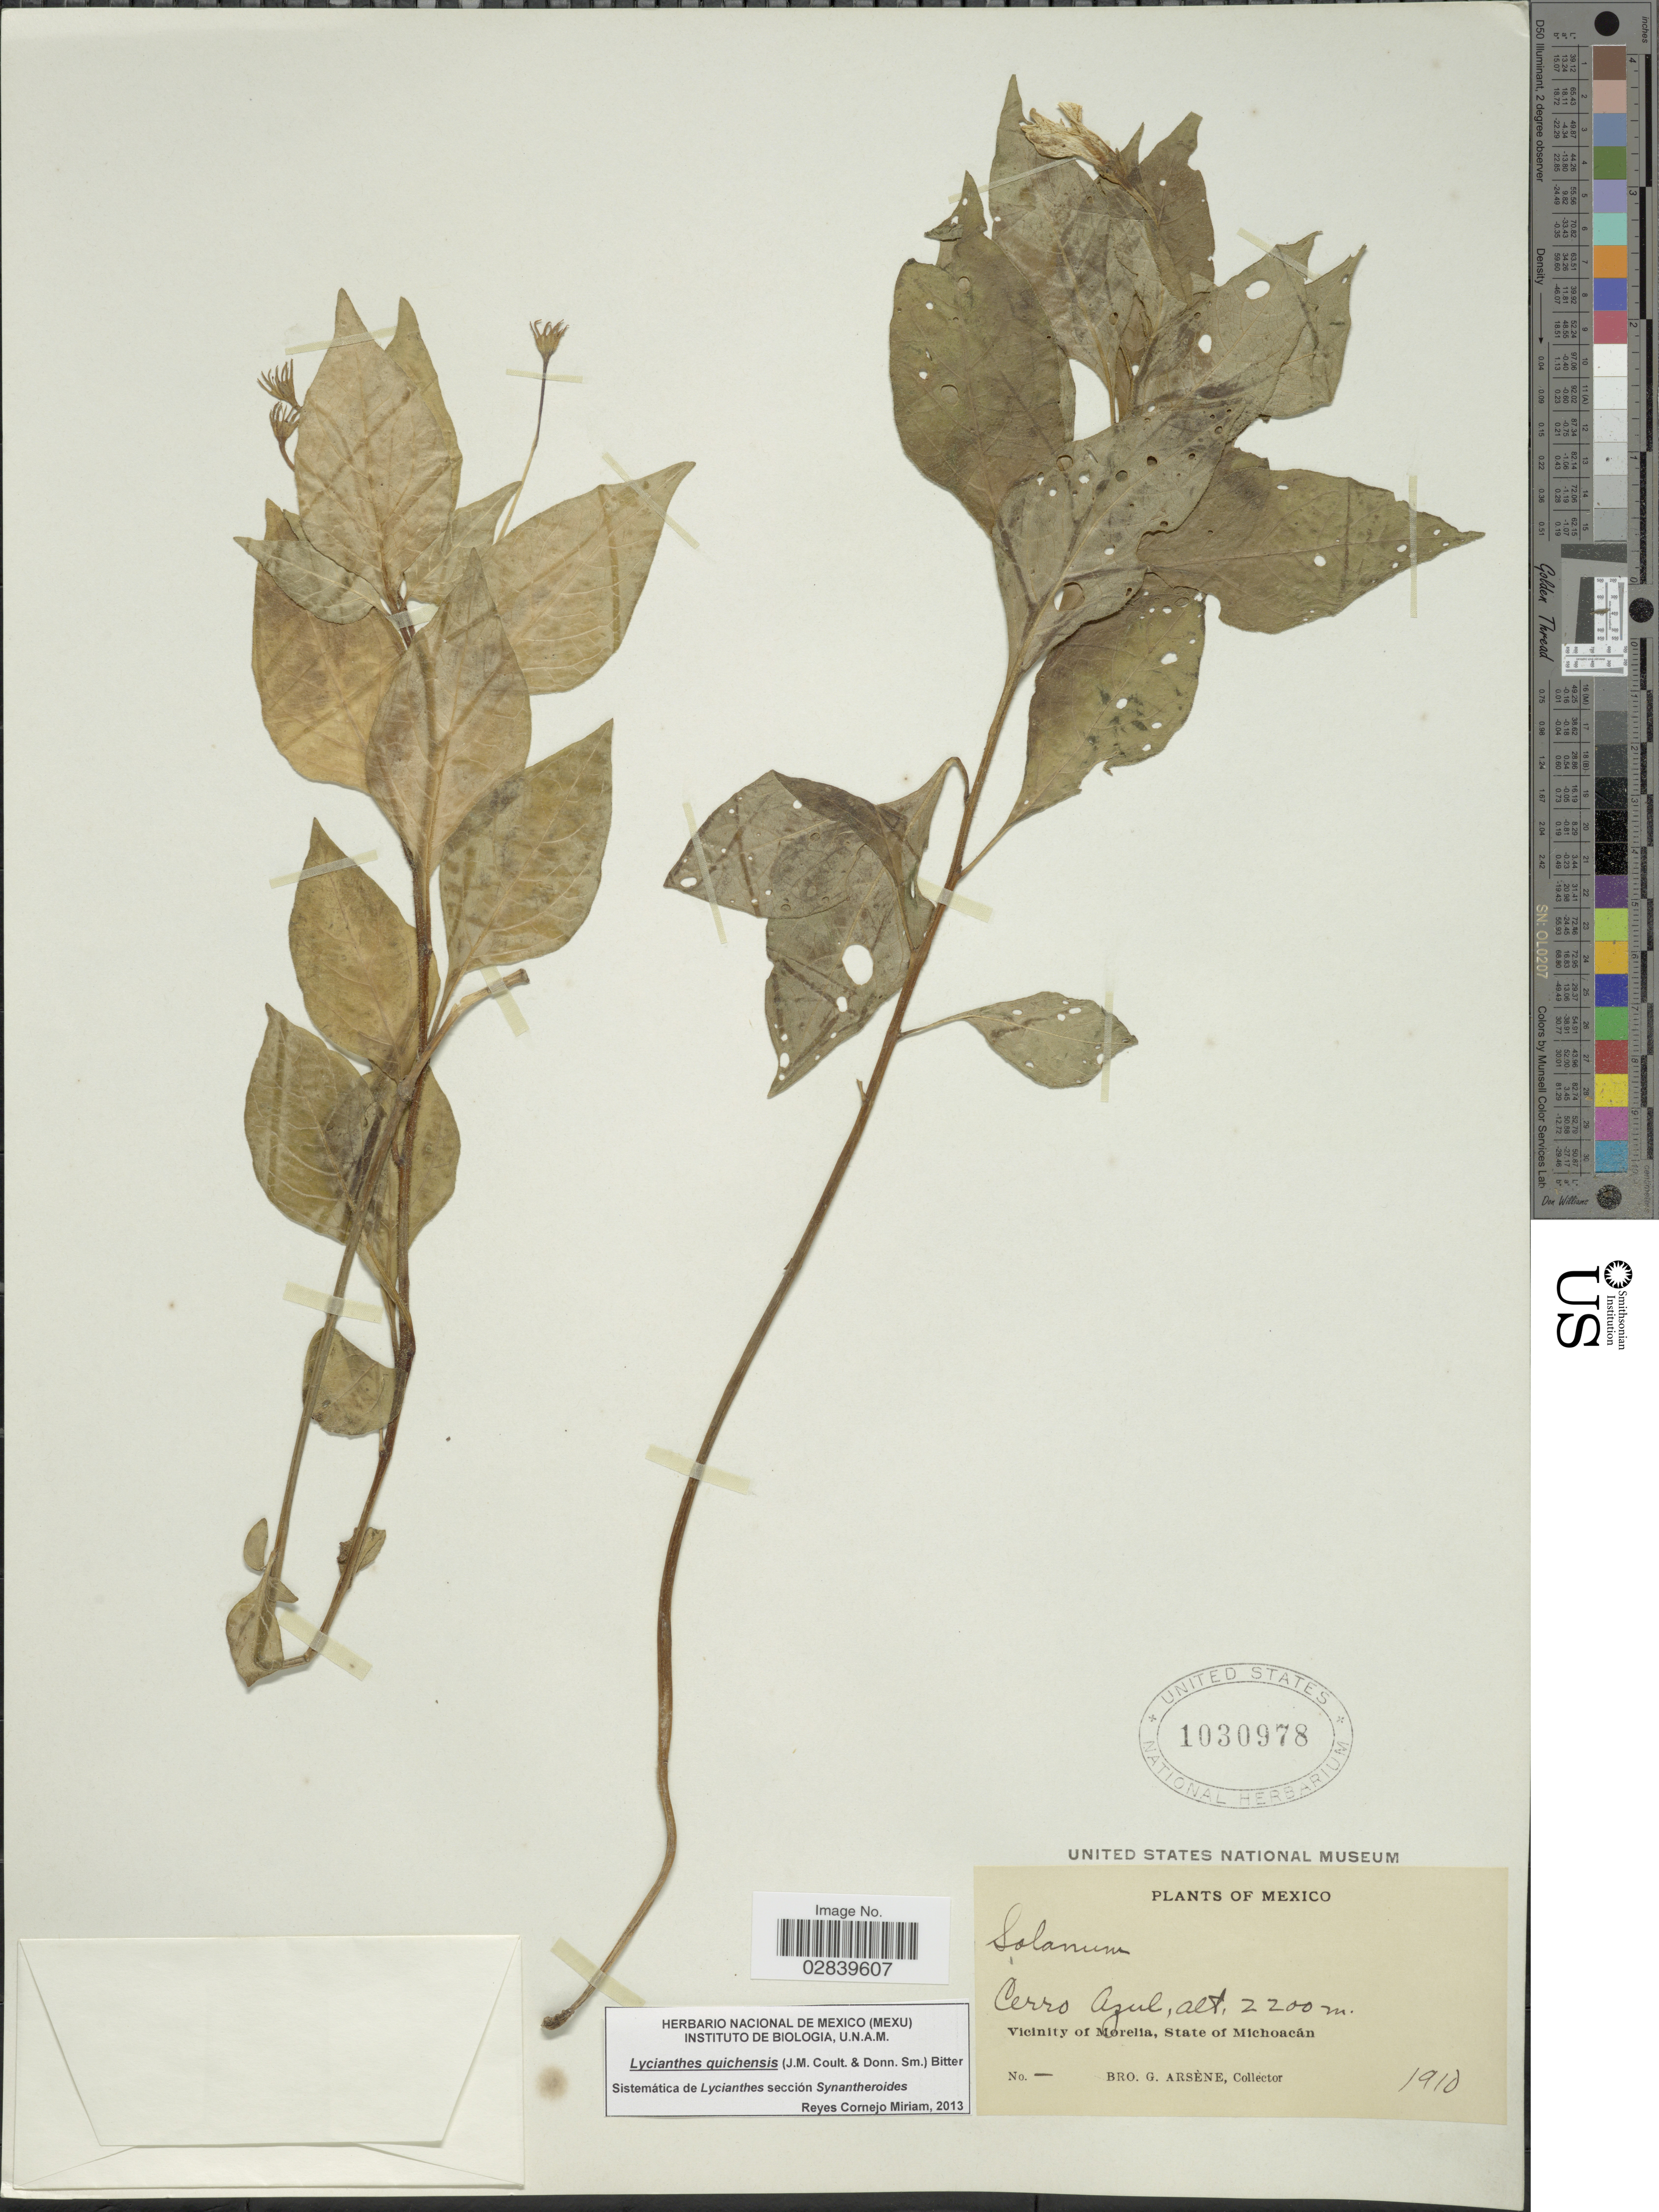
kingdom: Plantae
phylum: Tracheophyta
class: Magnoliopsida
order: Solanales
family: Solanaceae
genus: Lycianthes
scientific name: Lycianthes quichensis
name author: (J.M. Coult. & Donn. Sm.) Bitter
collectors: Bro. G. Arsène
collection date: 1910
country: Mexico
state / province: Michoacán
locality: Cerro Azul, Vicinity of Morelia.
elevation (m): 2200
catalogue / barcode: US 1030978